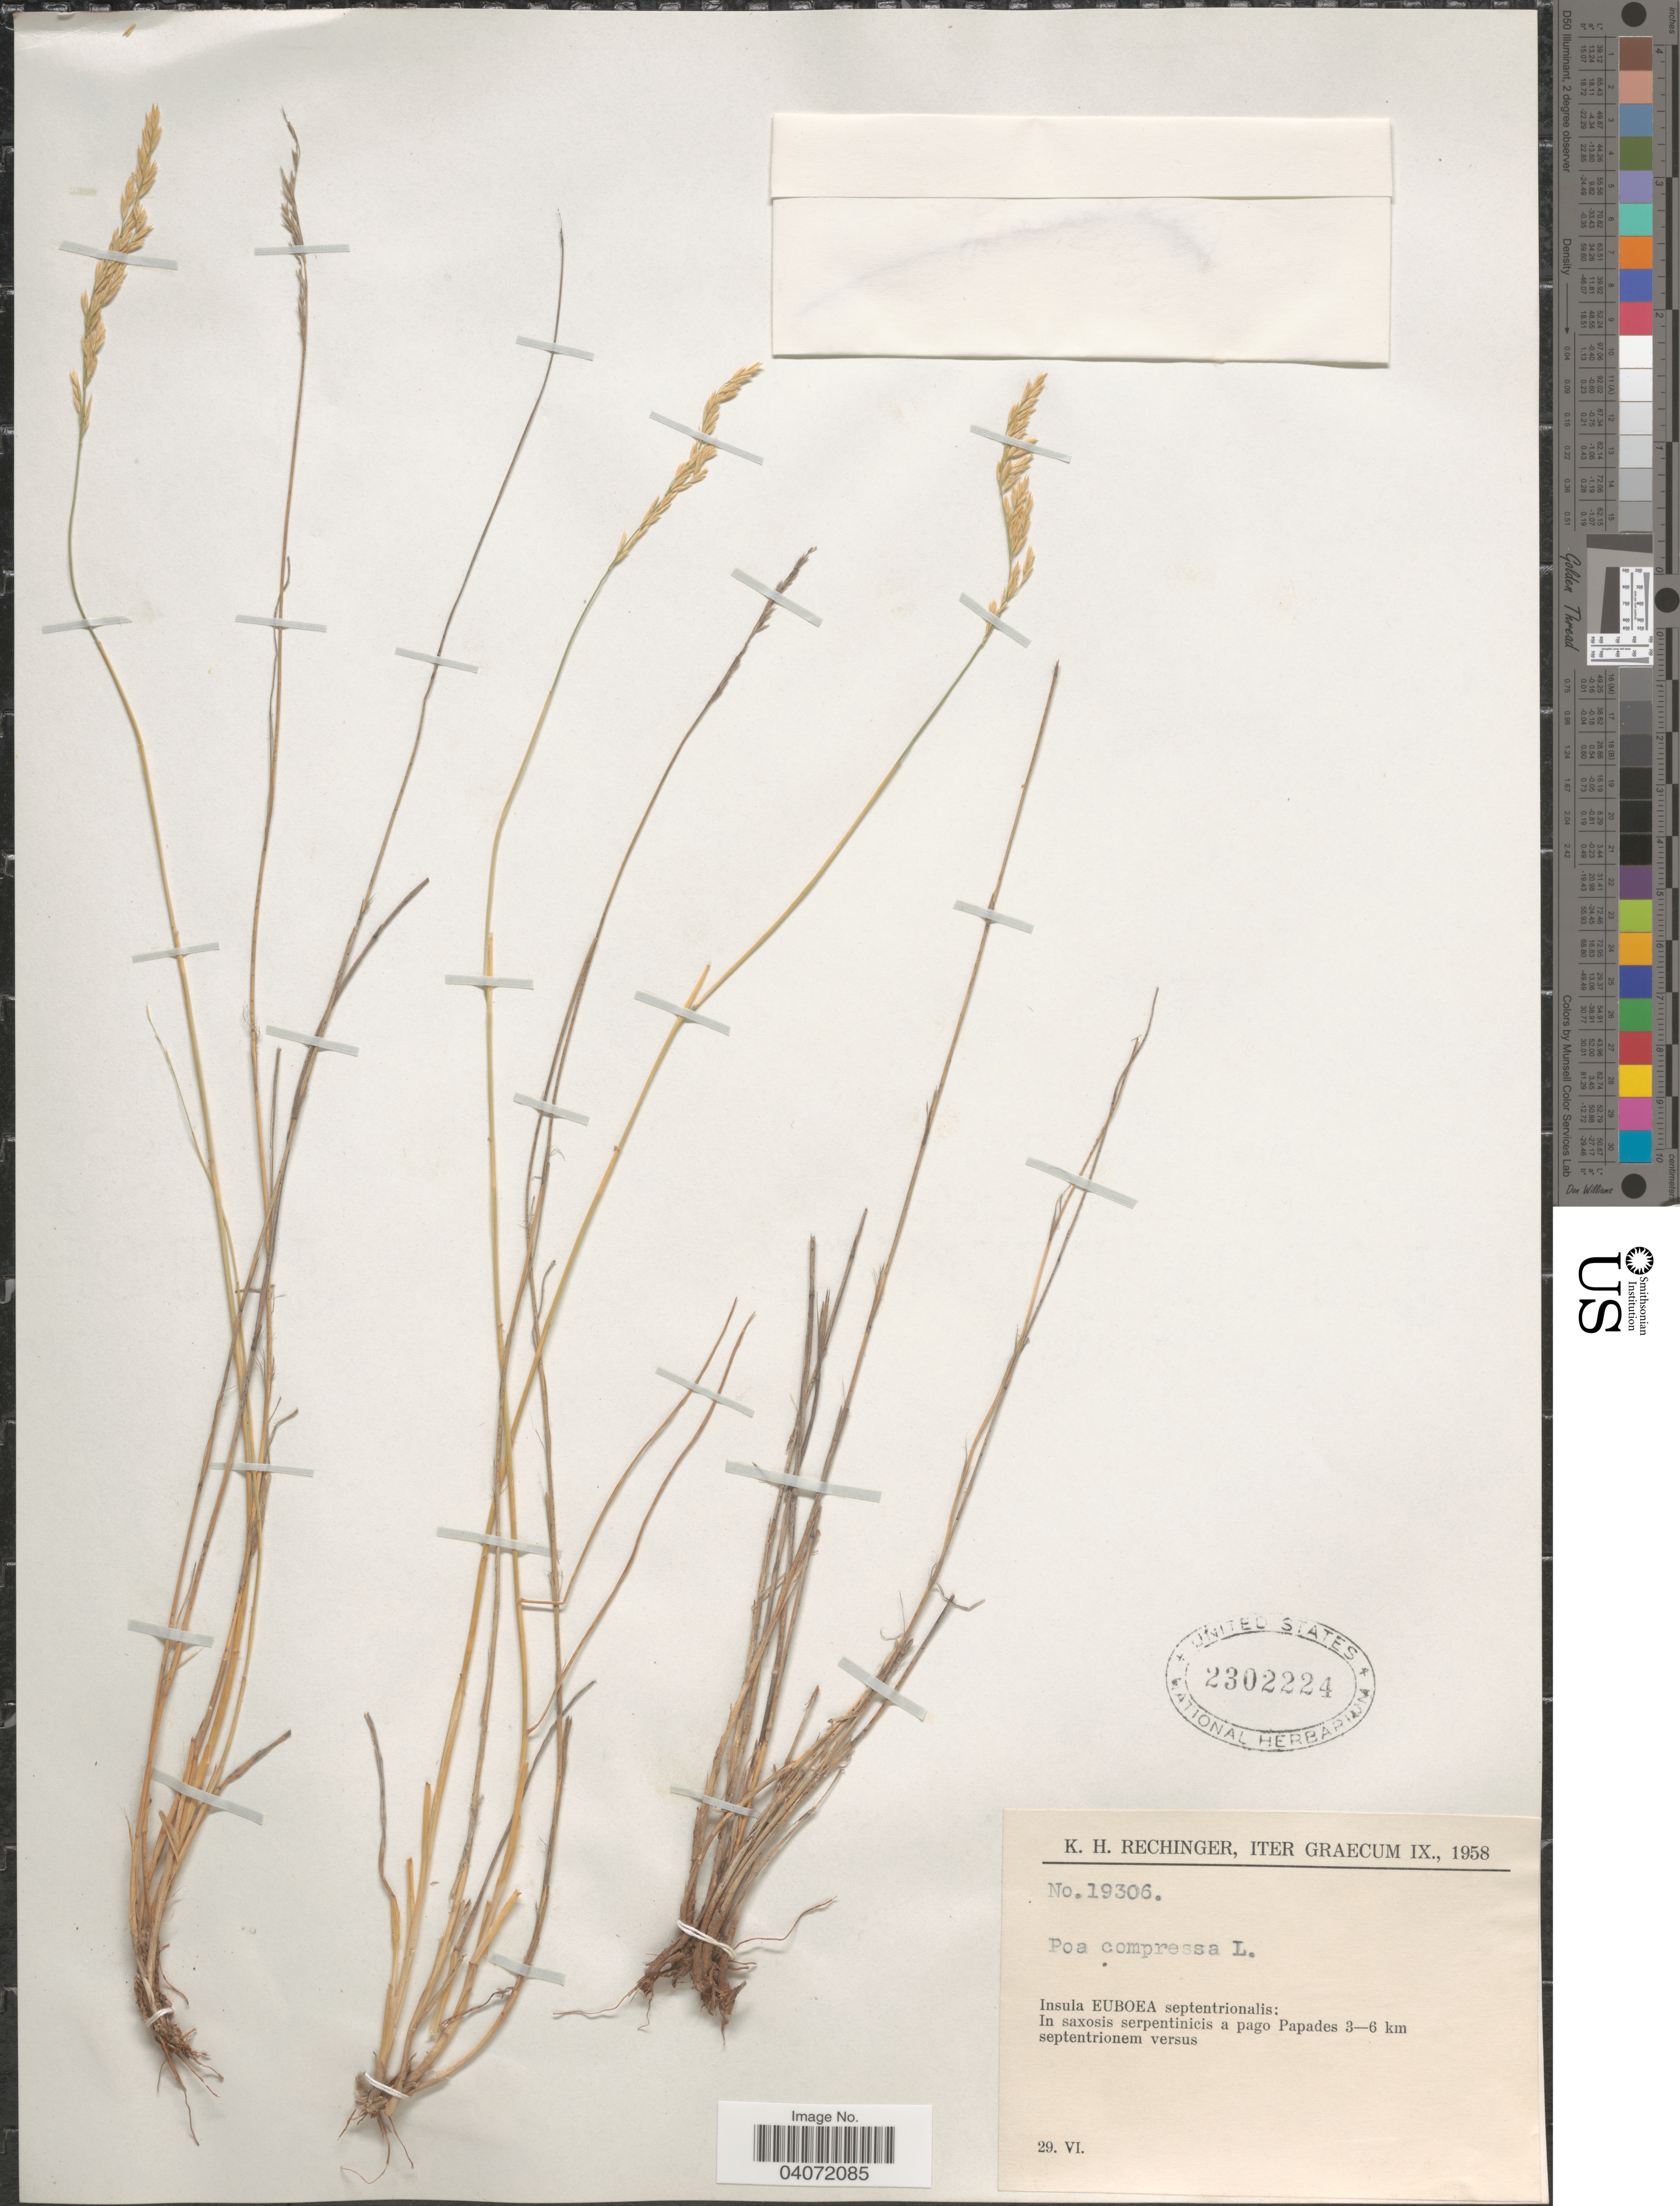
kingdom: Plantae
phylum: Tracheophyta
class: Liliopsida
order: Poales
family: Poaceae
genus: Poa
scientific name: Poa compressa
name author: L.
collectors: K. H. Rechinger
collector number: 19306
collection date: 1958-06-29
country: Greece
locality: Iter Graecum IX., 1958. Insula Euboea septentrionalis: In saxosis serpentinicis a pago Papades 3-6 km septentrionem versus.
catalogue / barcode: US 2302224